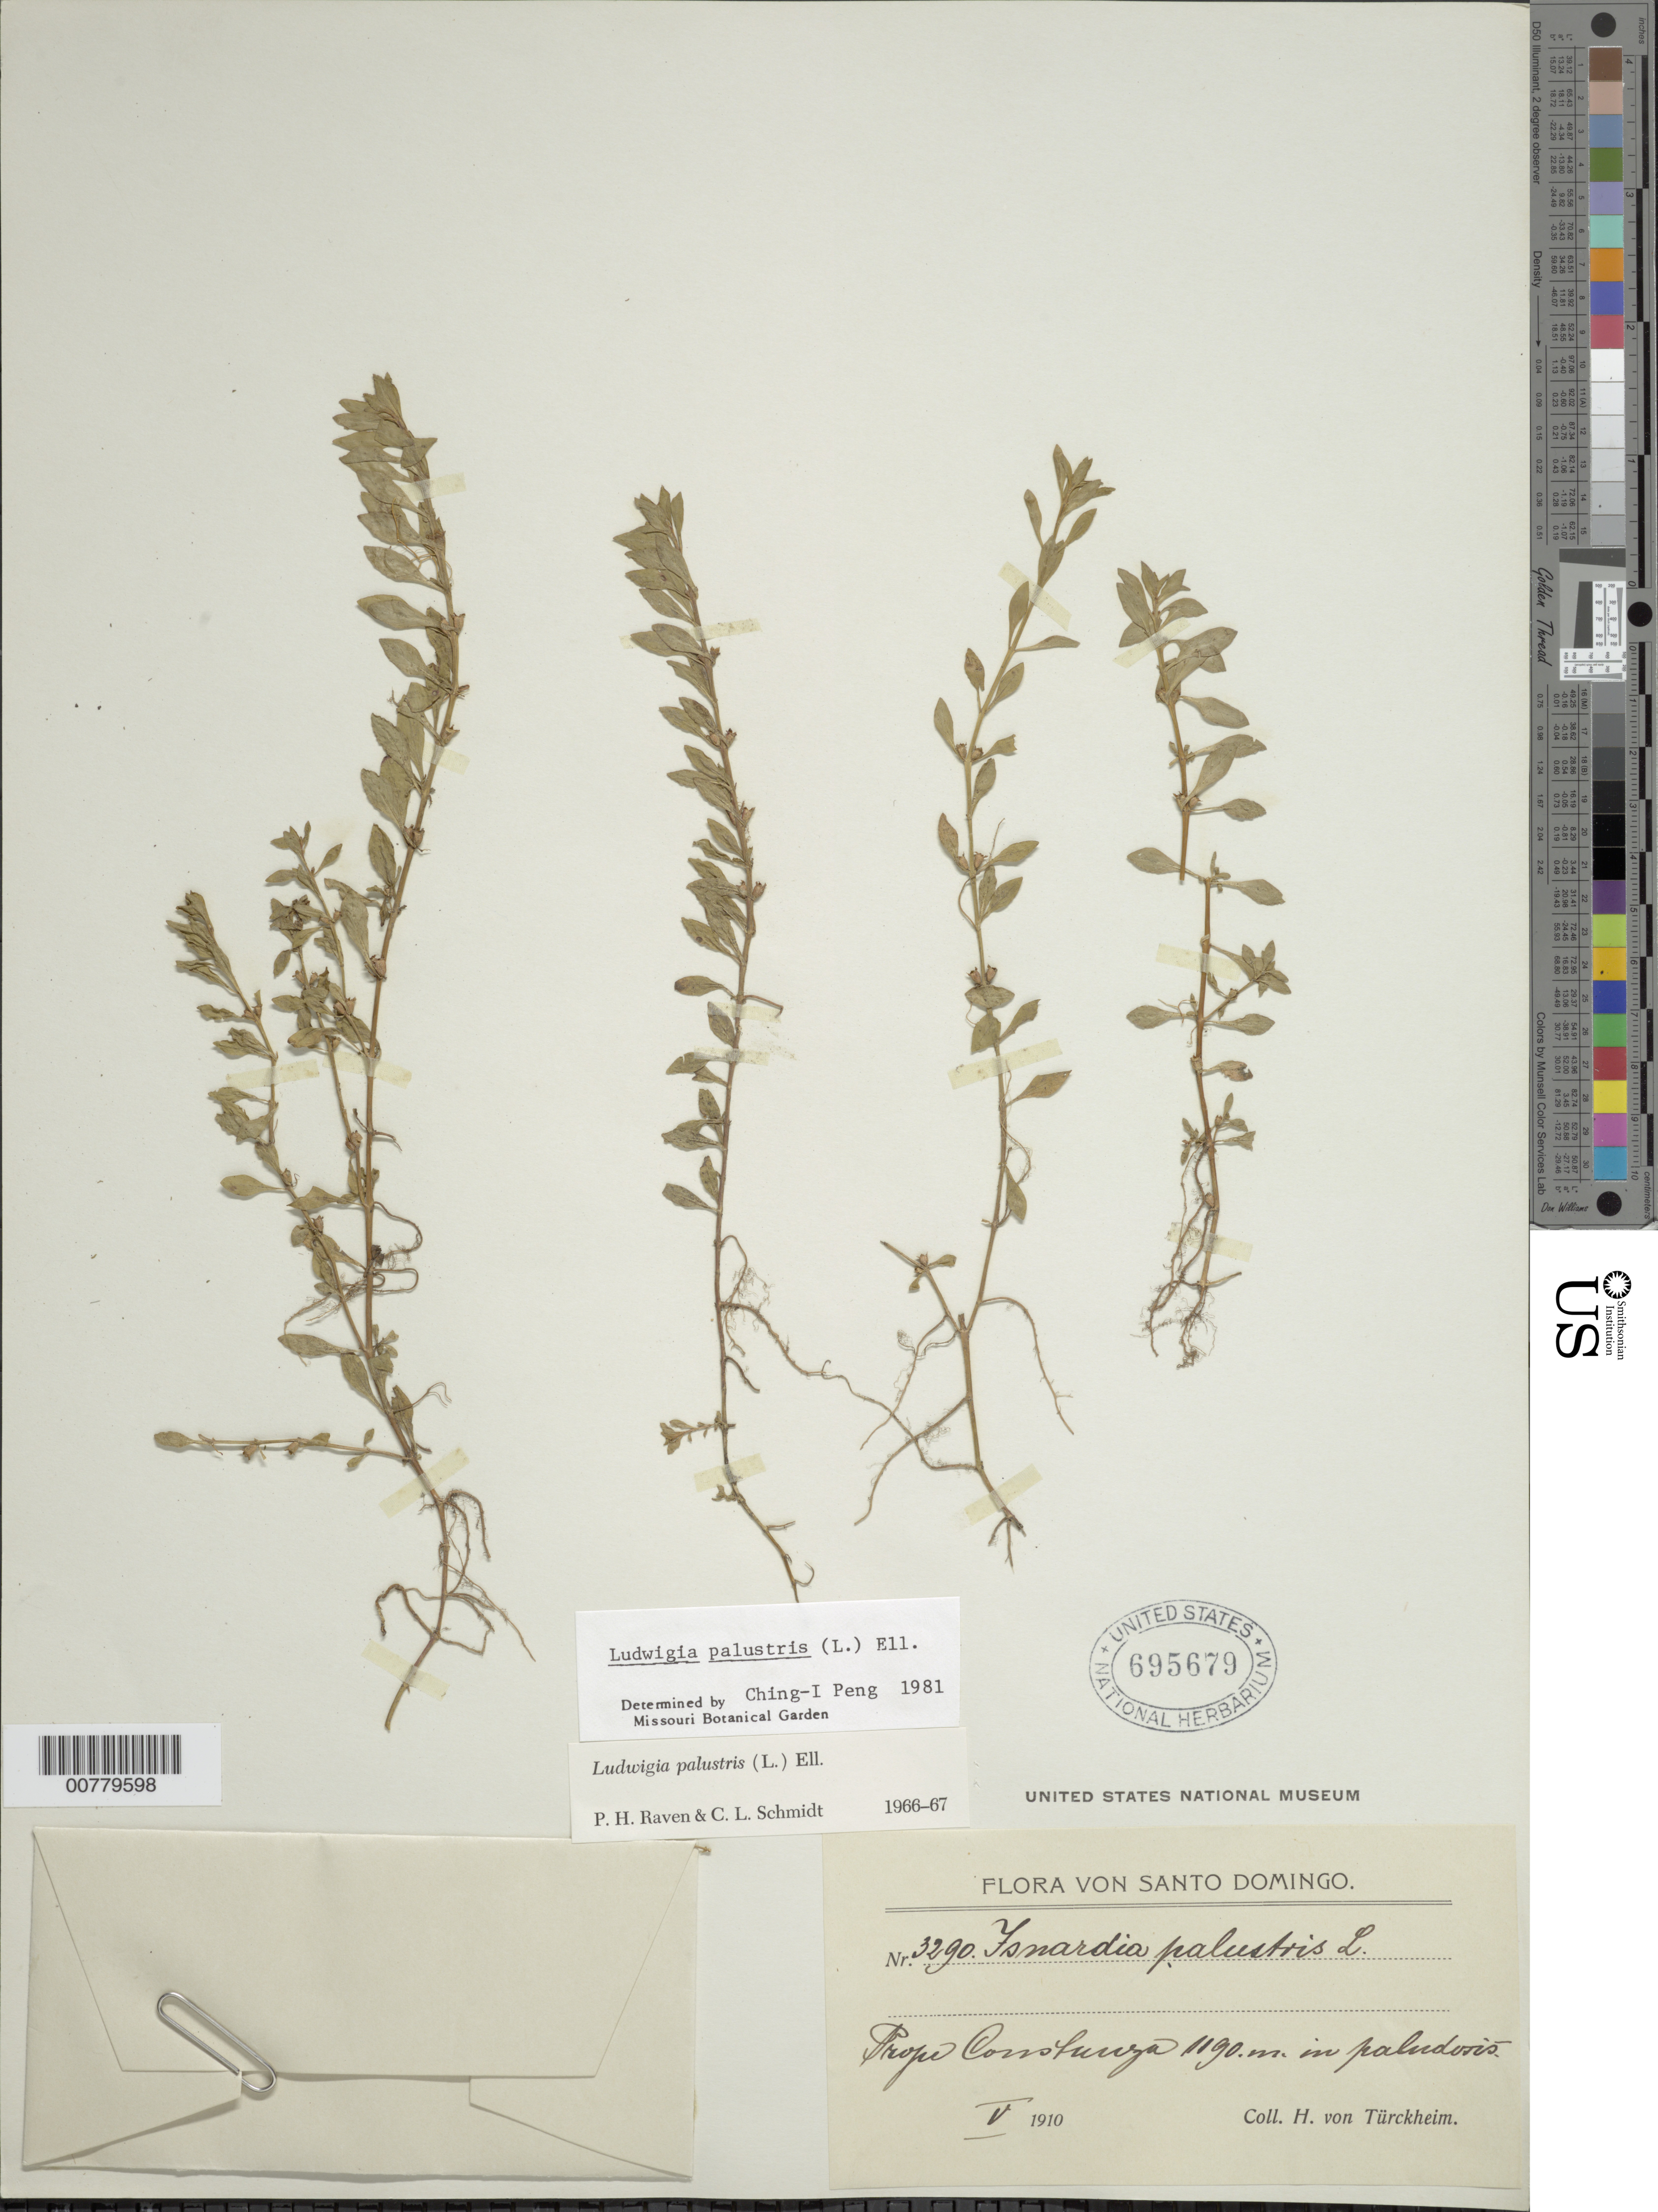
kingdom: Plantae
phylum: Tracheophyta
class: Magnoliopsida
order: Myrtales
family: Onagraceae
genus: Ludwigia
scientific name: Ludwigia palustris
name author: (L.) Elliott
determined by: Peng, Ching-I, (HAST), Academia Sinica (TAIWAN)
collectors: H. von Türckheim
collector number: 3290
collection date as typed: May 1910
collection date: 1910-05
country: Dominican Republic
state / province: La Vega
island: Hispaniola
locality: Constanza.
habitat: In paludosis.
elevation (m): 1190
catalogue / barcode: US 695679